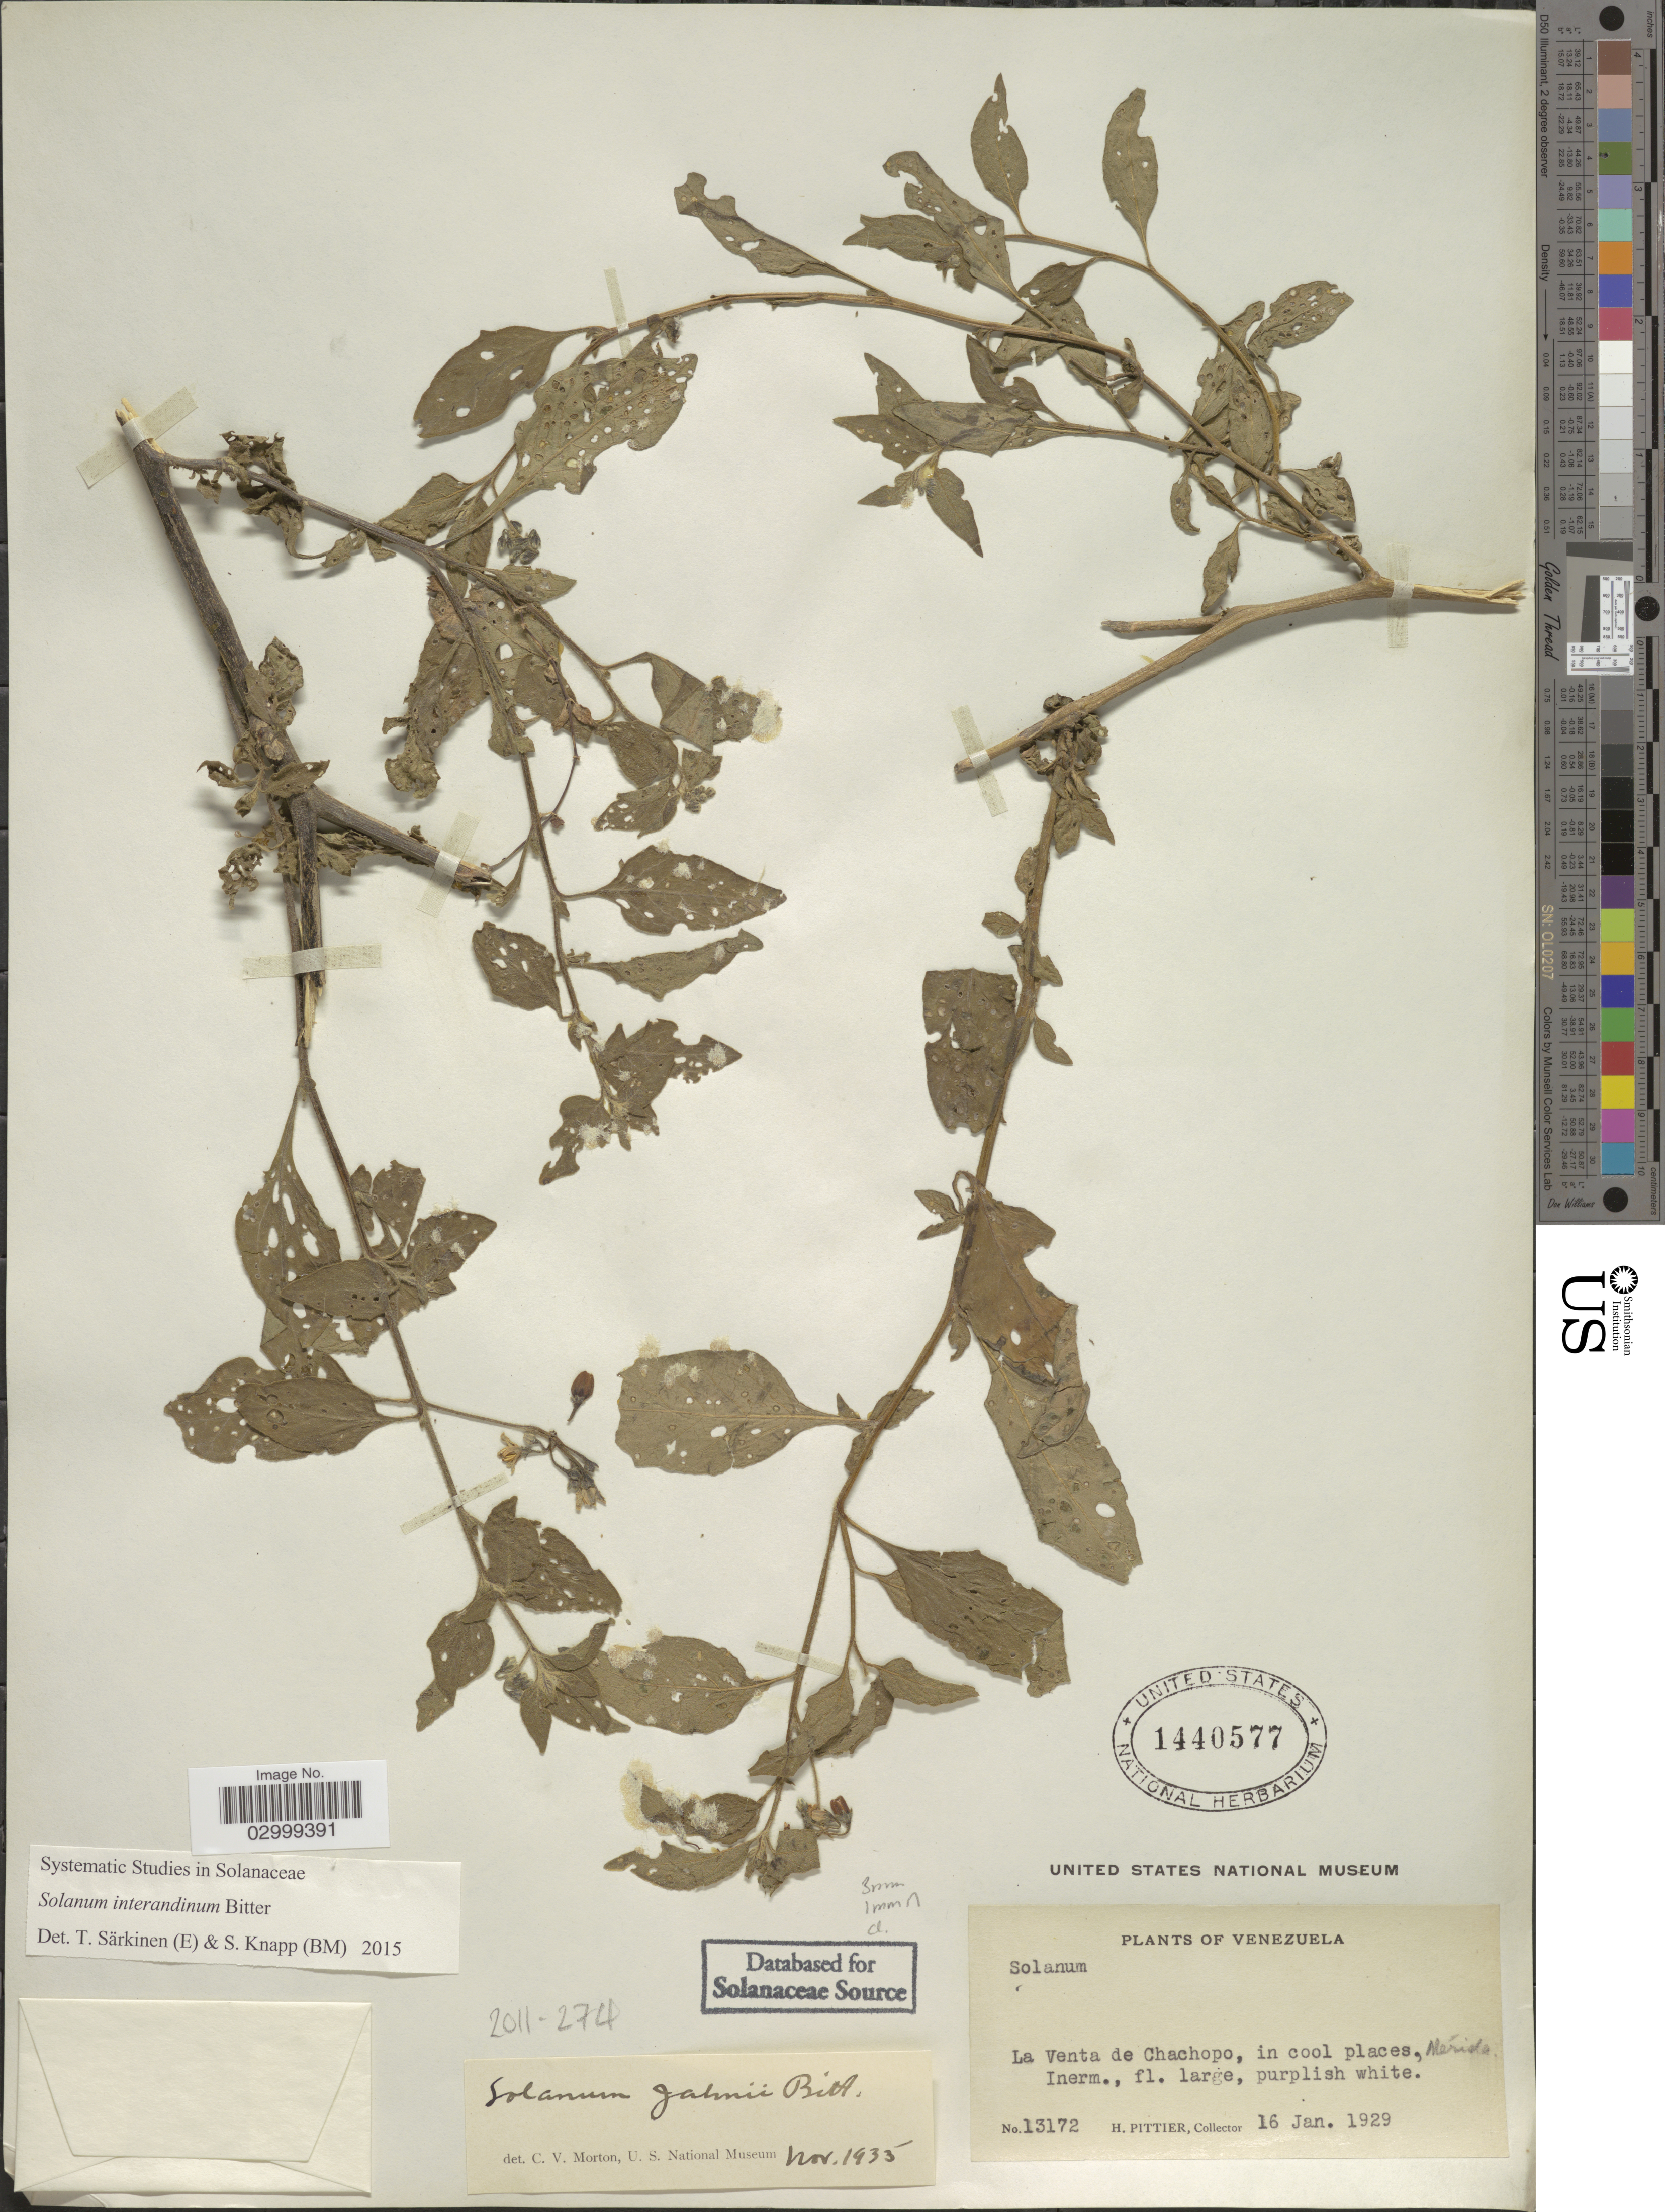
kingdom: Plantae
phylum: Tracheophyta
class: Magnoliopsida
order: Solanales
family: Solanaceae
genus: Solanum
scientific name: Solanum interandinum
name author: Bitter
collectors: H. F. Pittier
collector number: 13172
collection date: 1929-01-16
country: Venezuela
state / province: Mérida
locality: La Venta de Chachopo, in cool places.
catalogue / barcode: US 1440577